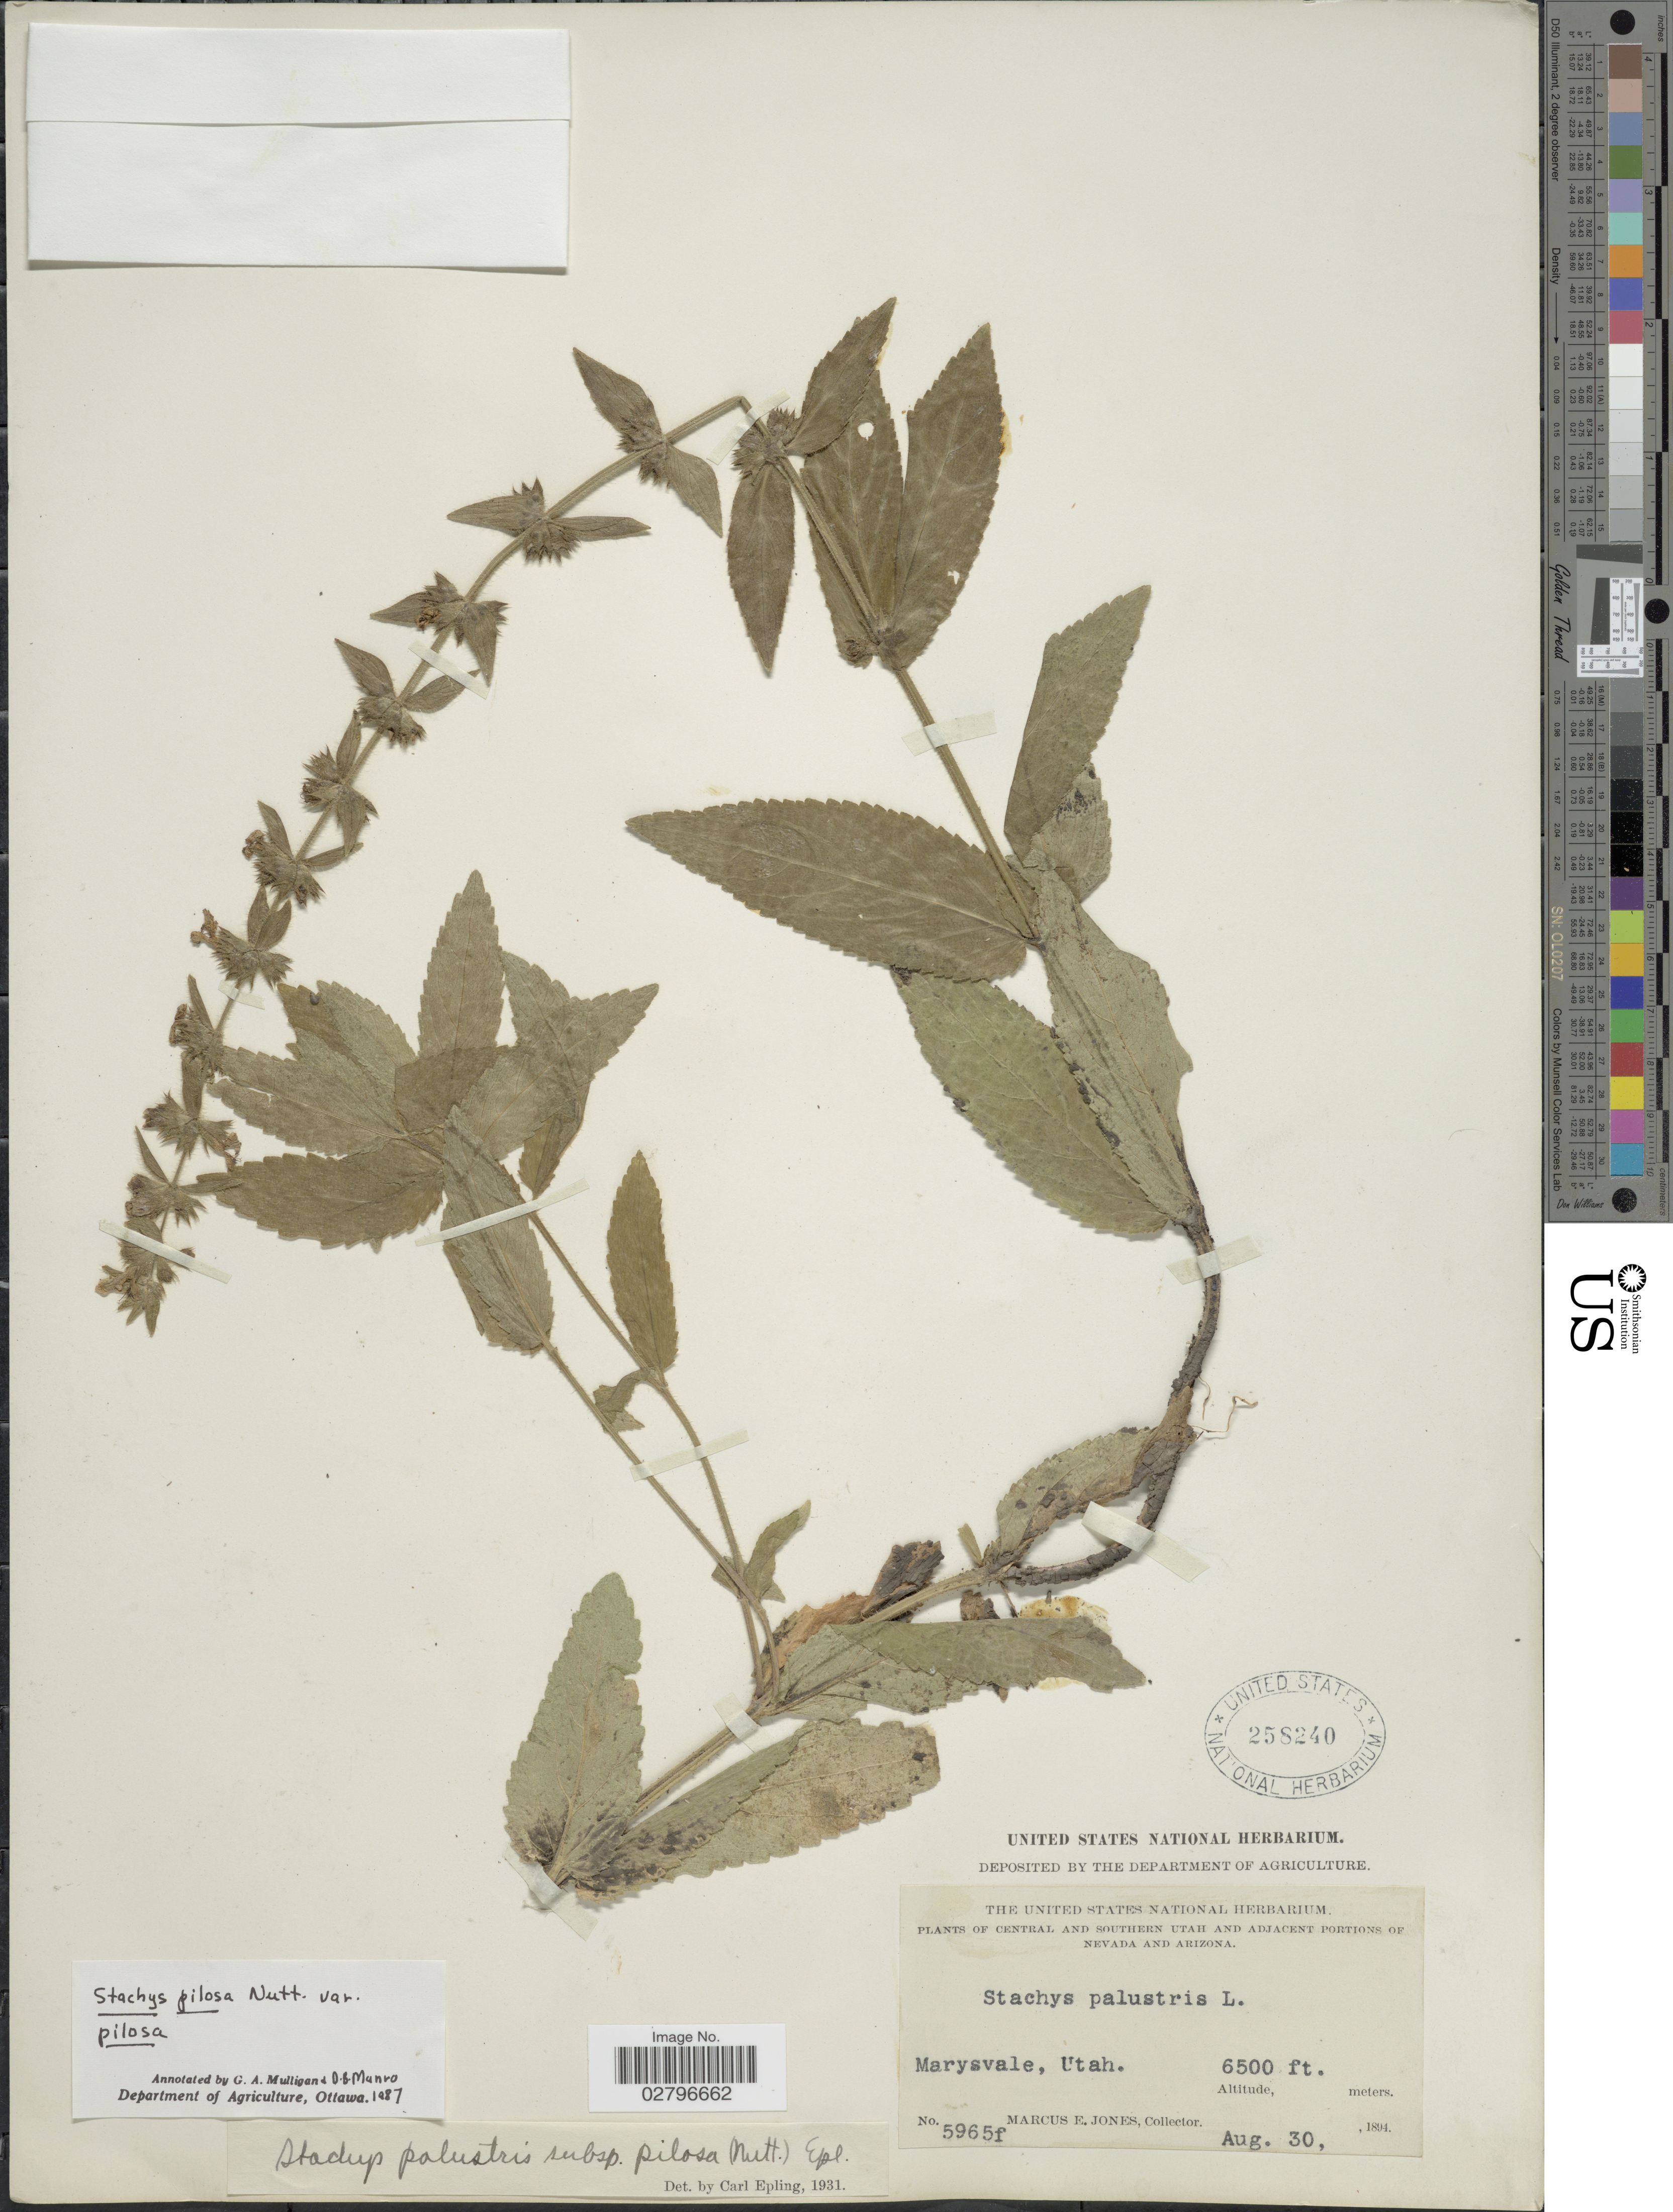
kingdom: Plantae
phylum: Tracheophyta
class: Magnoliopsida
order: Lamiales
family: Lamiaceae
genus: Stachys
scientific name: Stachys pilosa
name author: Nutt.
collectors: M. E. Jones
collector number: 5965f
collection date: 1894-08-30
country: United States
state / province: Utah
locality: Marysvale. Central and Southern Utah.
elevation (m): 1981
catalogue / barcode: US 258240